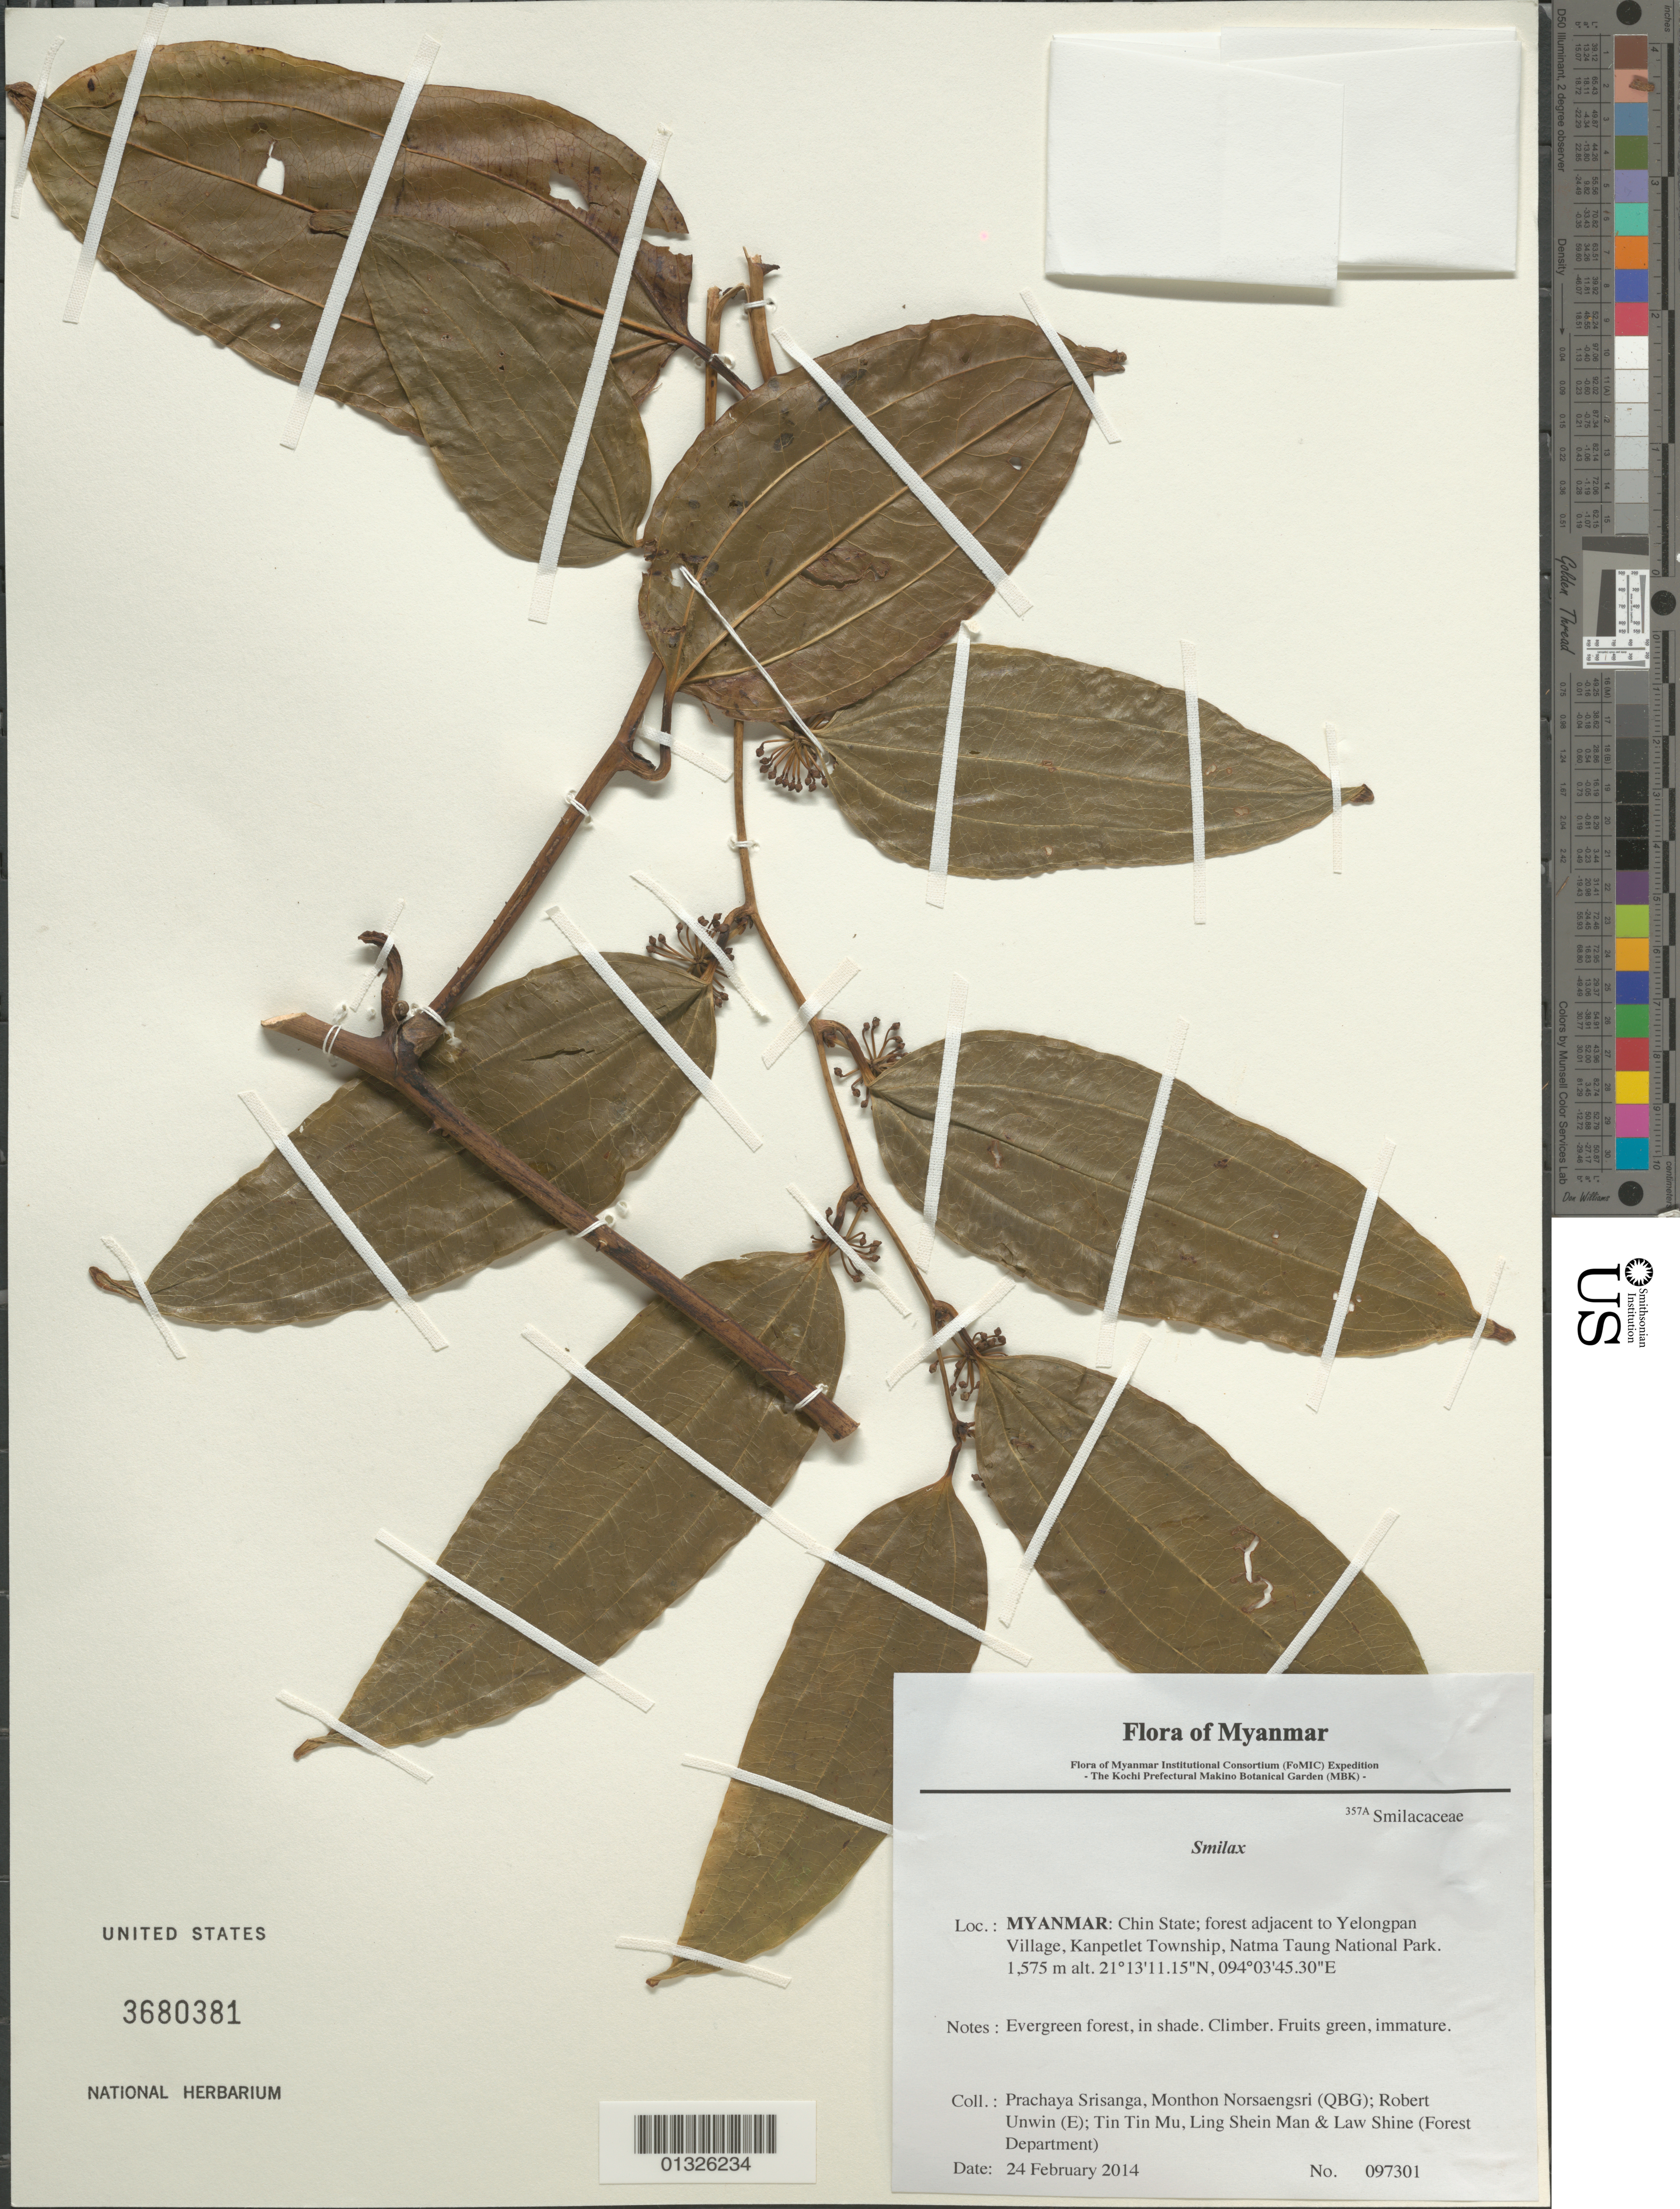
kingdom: Plantae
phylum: Tracheophyta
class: Liliopsida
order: Liliales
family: Smilacaceae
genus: Smilax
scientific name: Smilax sp.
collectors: P. Srisanga, M. Norsaengsri, R. Unwin, Tin Tin Mu, Ling Shein Man & L. Shine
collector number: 97301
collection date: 2014-02-24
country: Myanmar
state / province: Chin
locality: Forest adjacent to Yelongpan Village, Kanpetlet Township, Natma Taung National Park.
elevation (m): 1575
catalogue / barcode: US 3680381